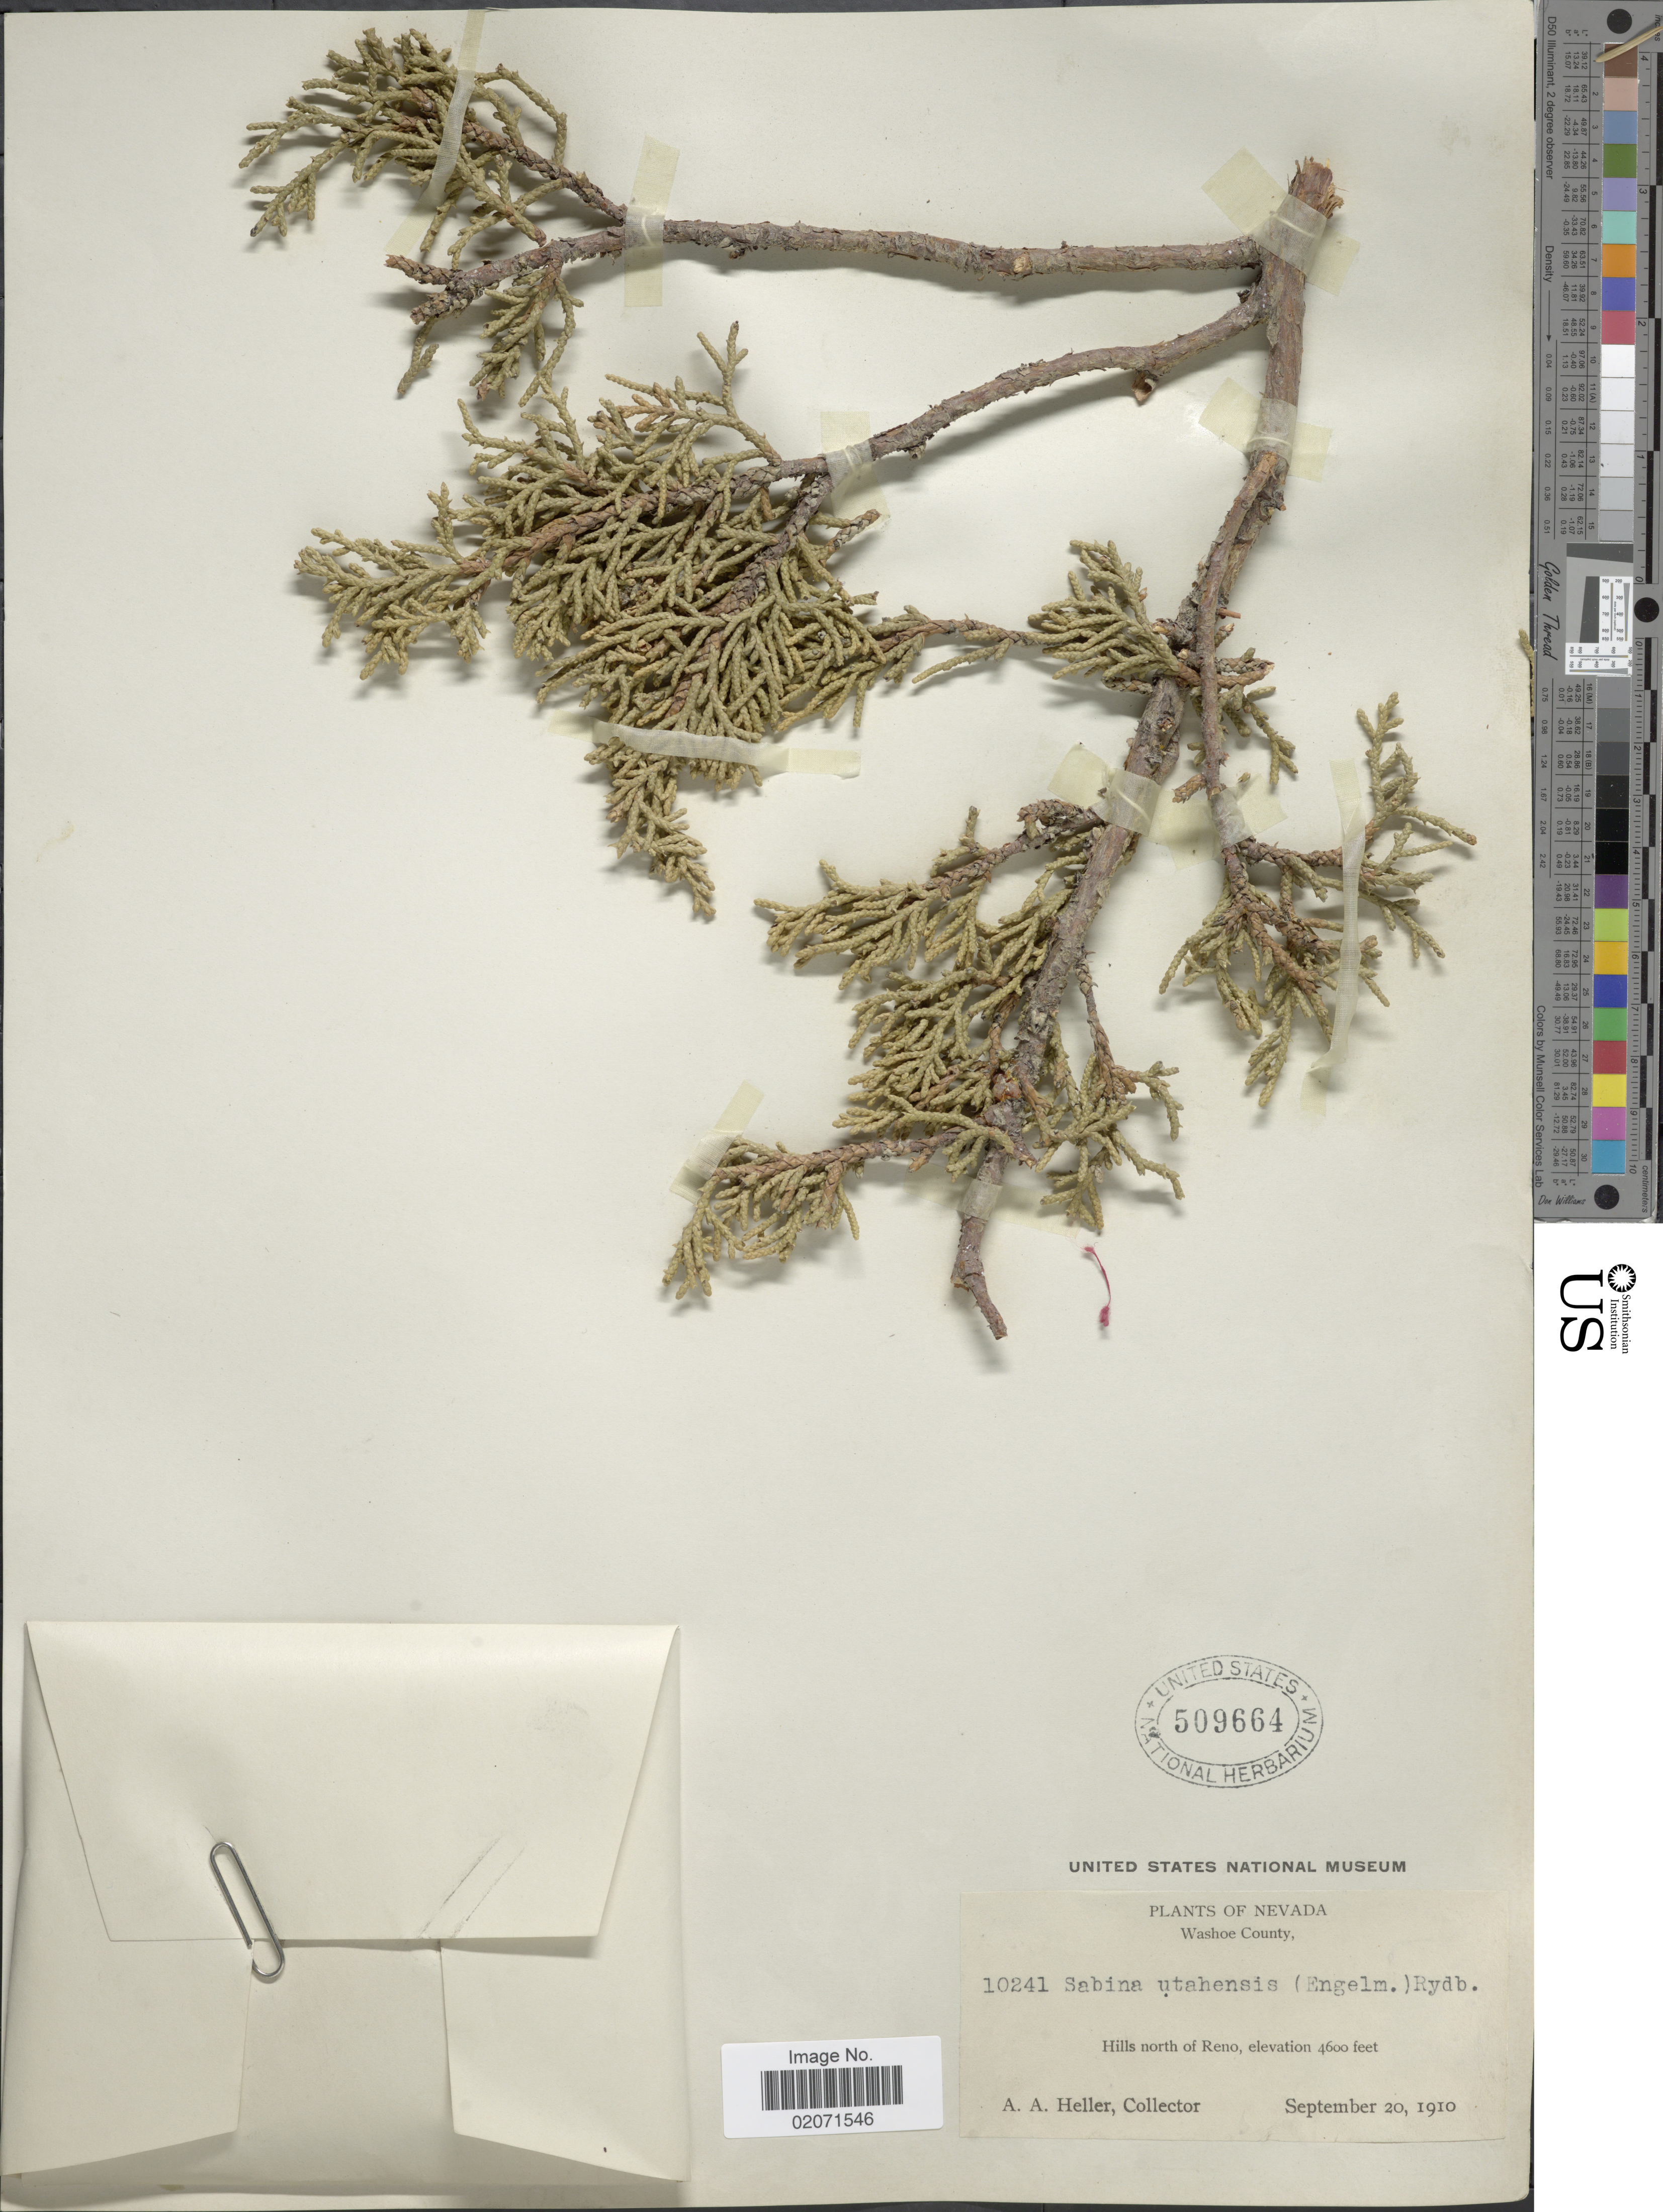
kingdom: Plantae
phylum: Tracheophyta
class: Pinopsida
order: Pinales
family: Cupressaceae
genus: Juniperus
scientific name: Juniperus osteosperma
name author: (Torr.) Little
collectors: A. A. Heller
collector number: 10241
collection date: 1910-09-20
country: United States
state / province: Nevada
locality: Washoe County, Hill north of Reno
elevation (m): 1402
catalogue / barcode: US 509664